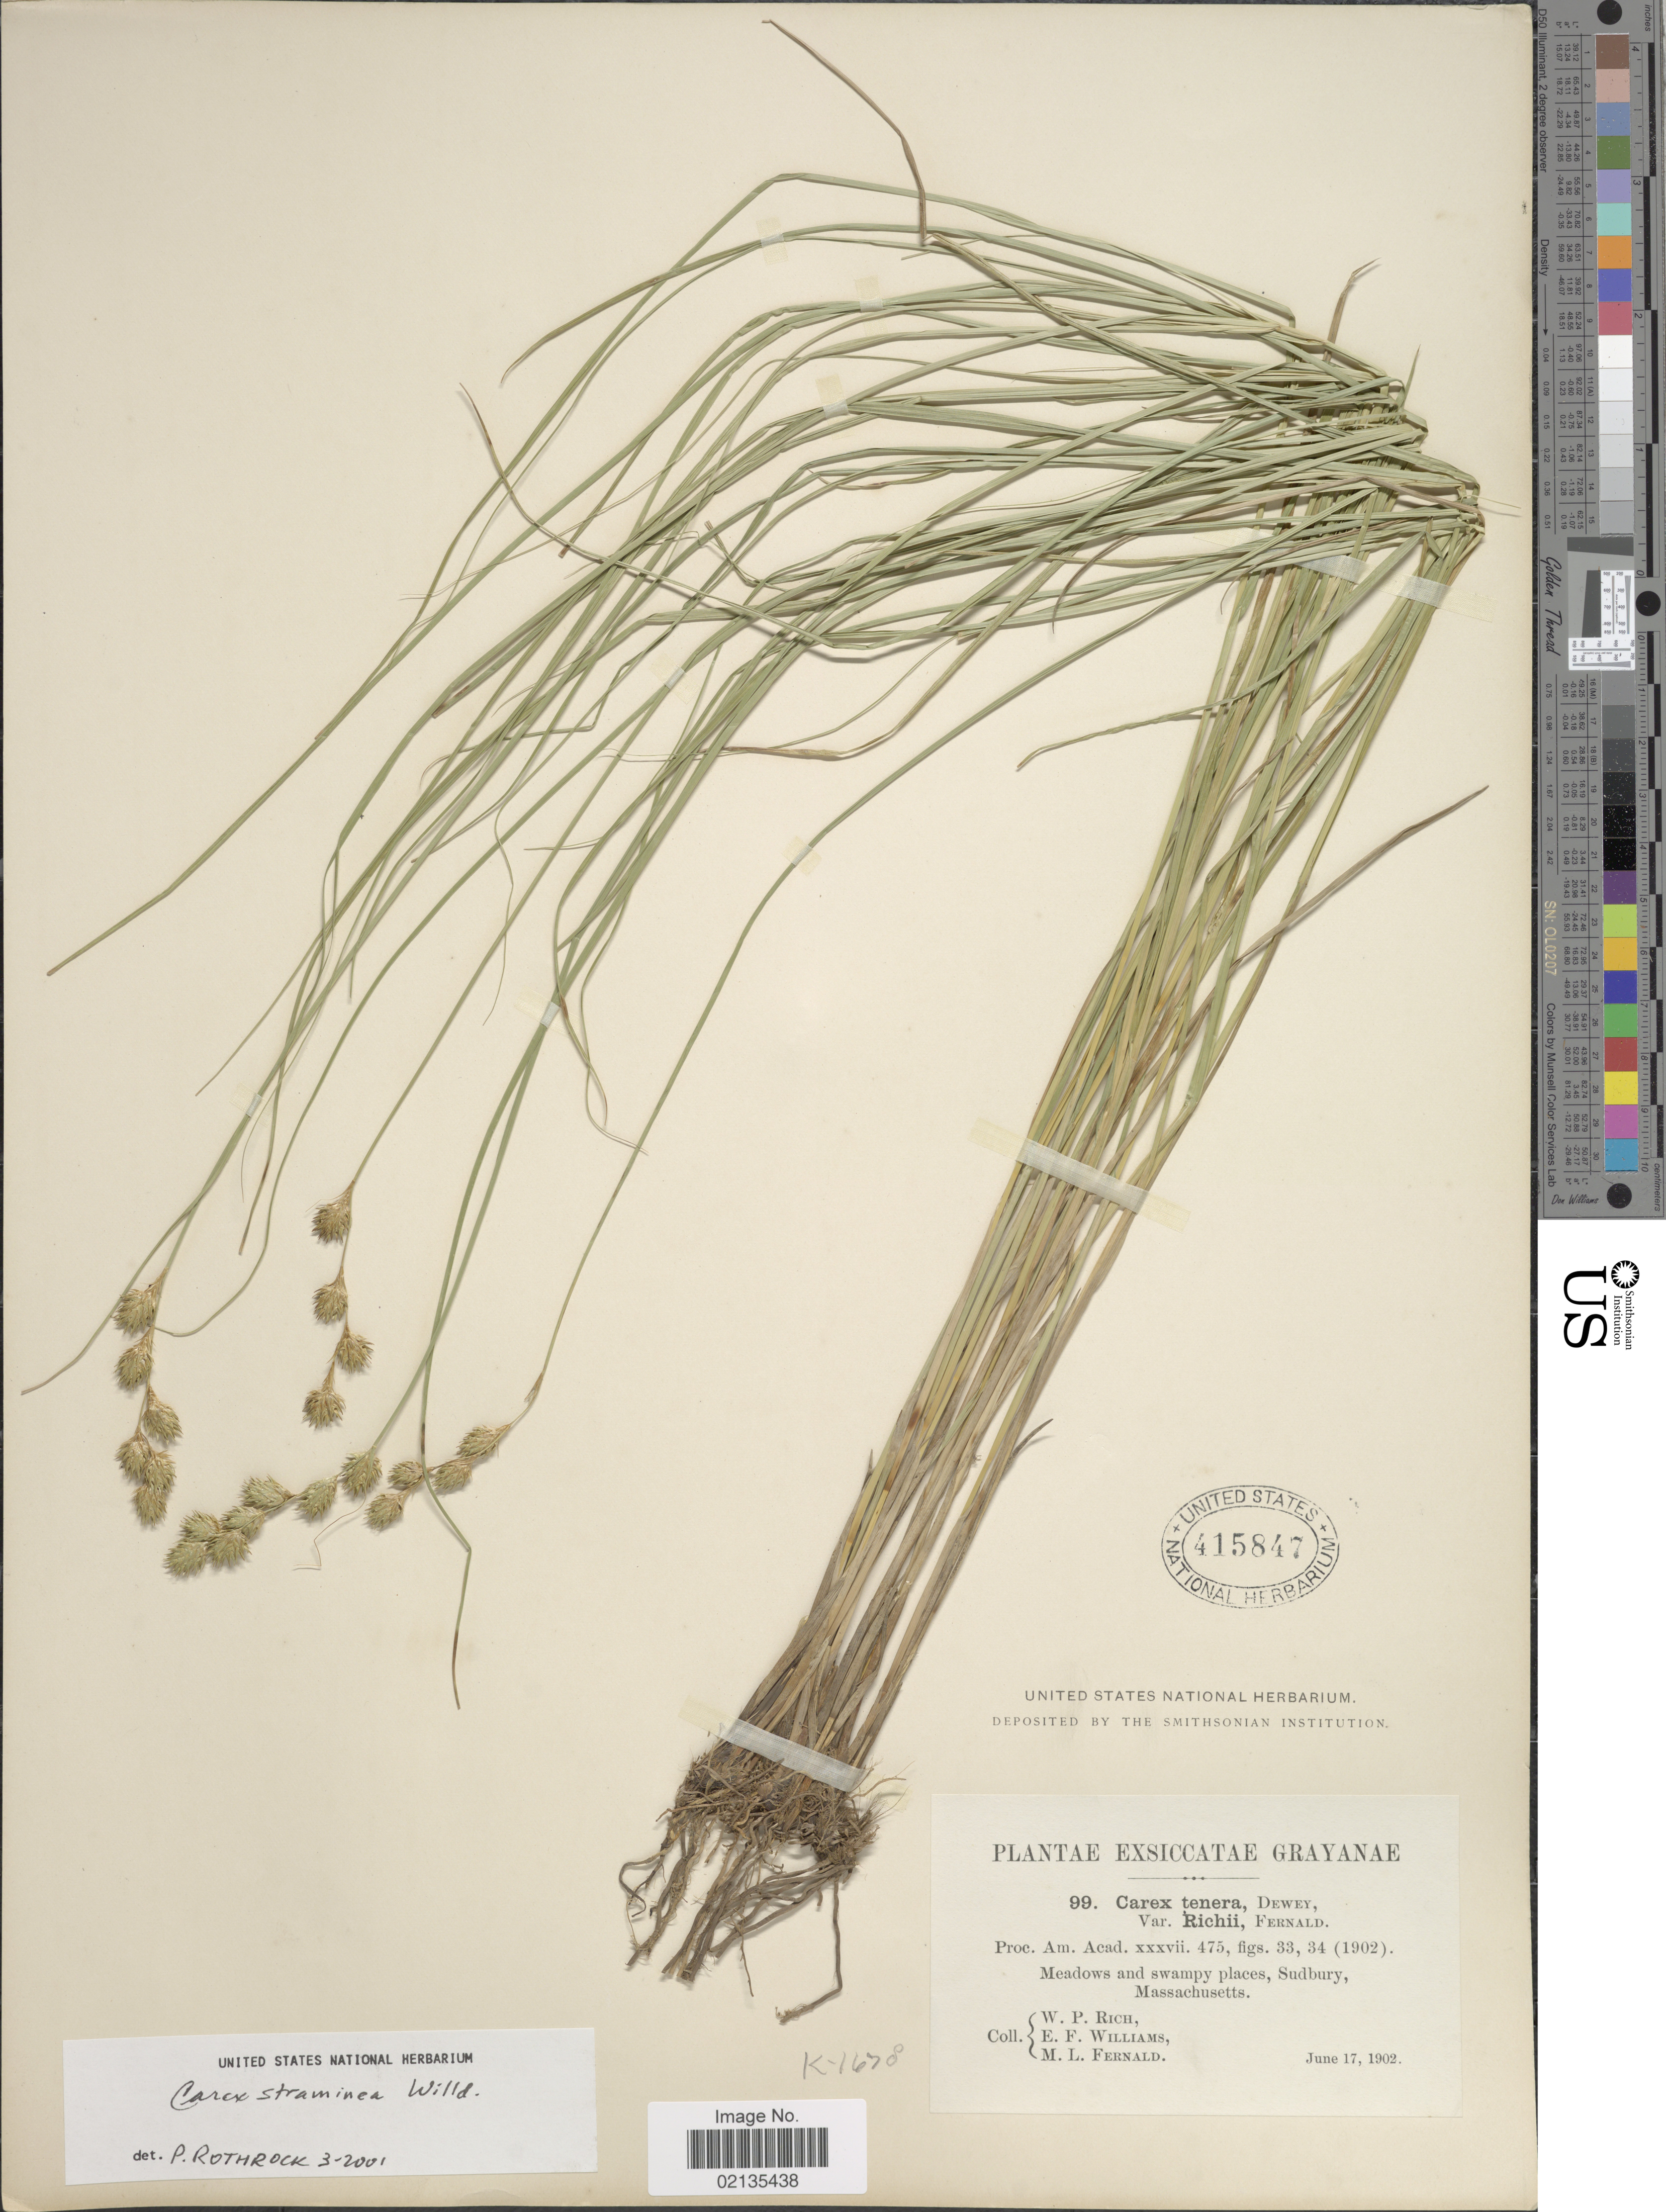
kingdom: Plantae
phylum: Tracheophyta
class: Liliopsida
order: Poales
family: Cyperaceae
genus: Carex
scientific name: Carex straminea Willd ex Schkuhr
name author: Willd. ex Schkuhr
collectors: W. P. Rich, E. Williams & M. L. Fernald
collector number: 99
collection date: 1902-06-17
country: United States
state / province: Massachusetts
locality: Grayanae, meadows and swampy places, Sudbury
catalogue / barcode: US 415847